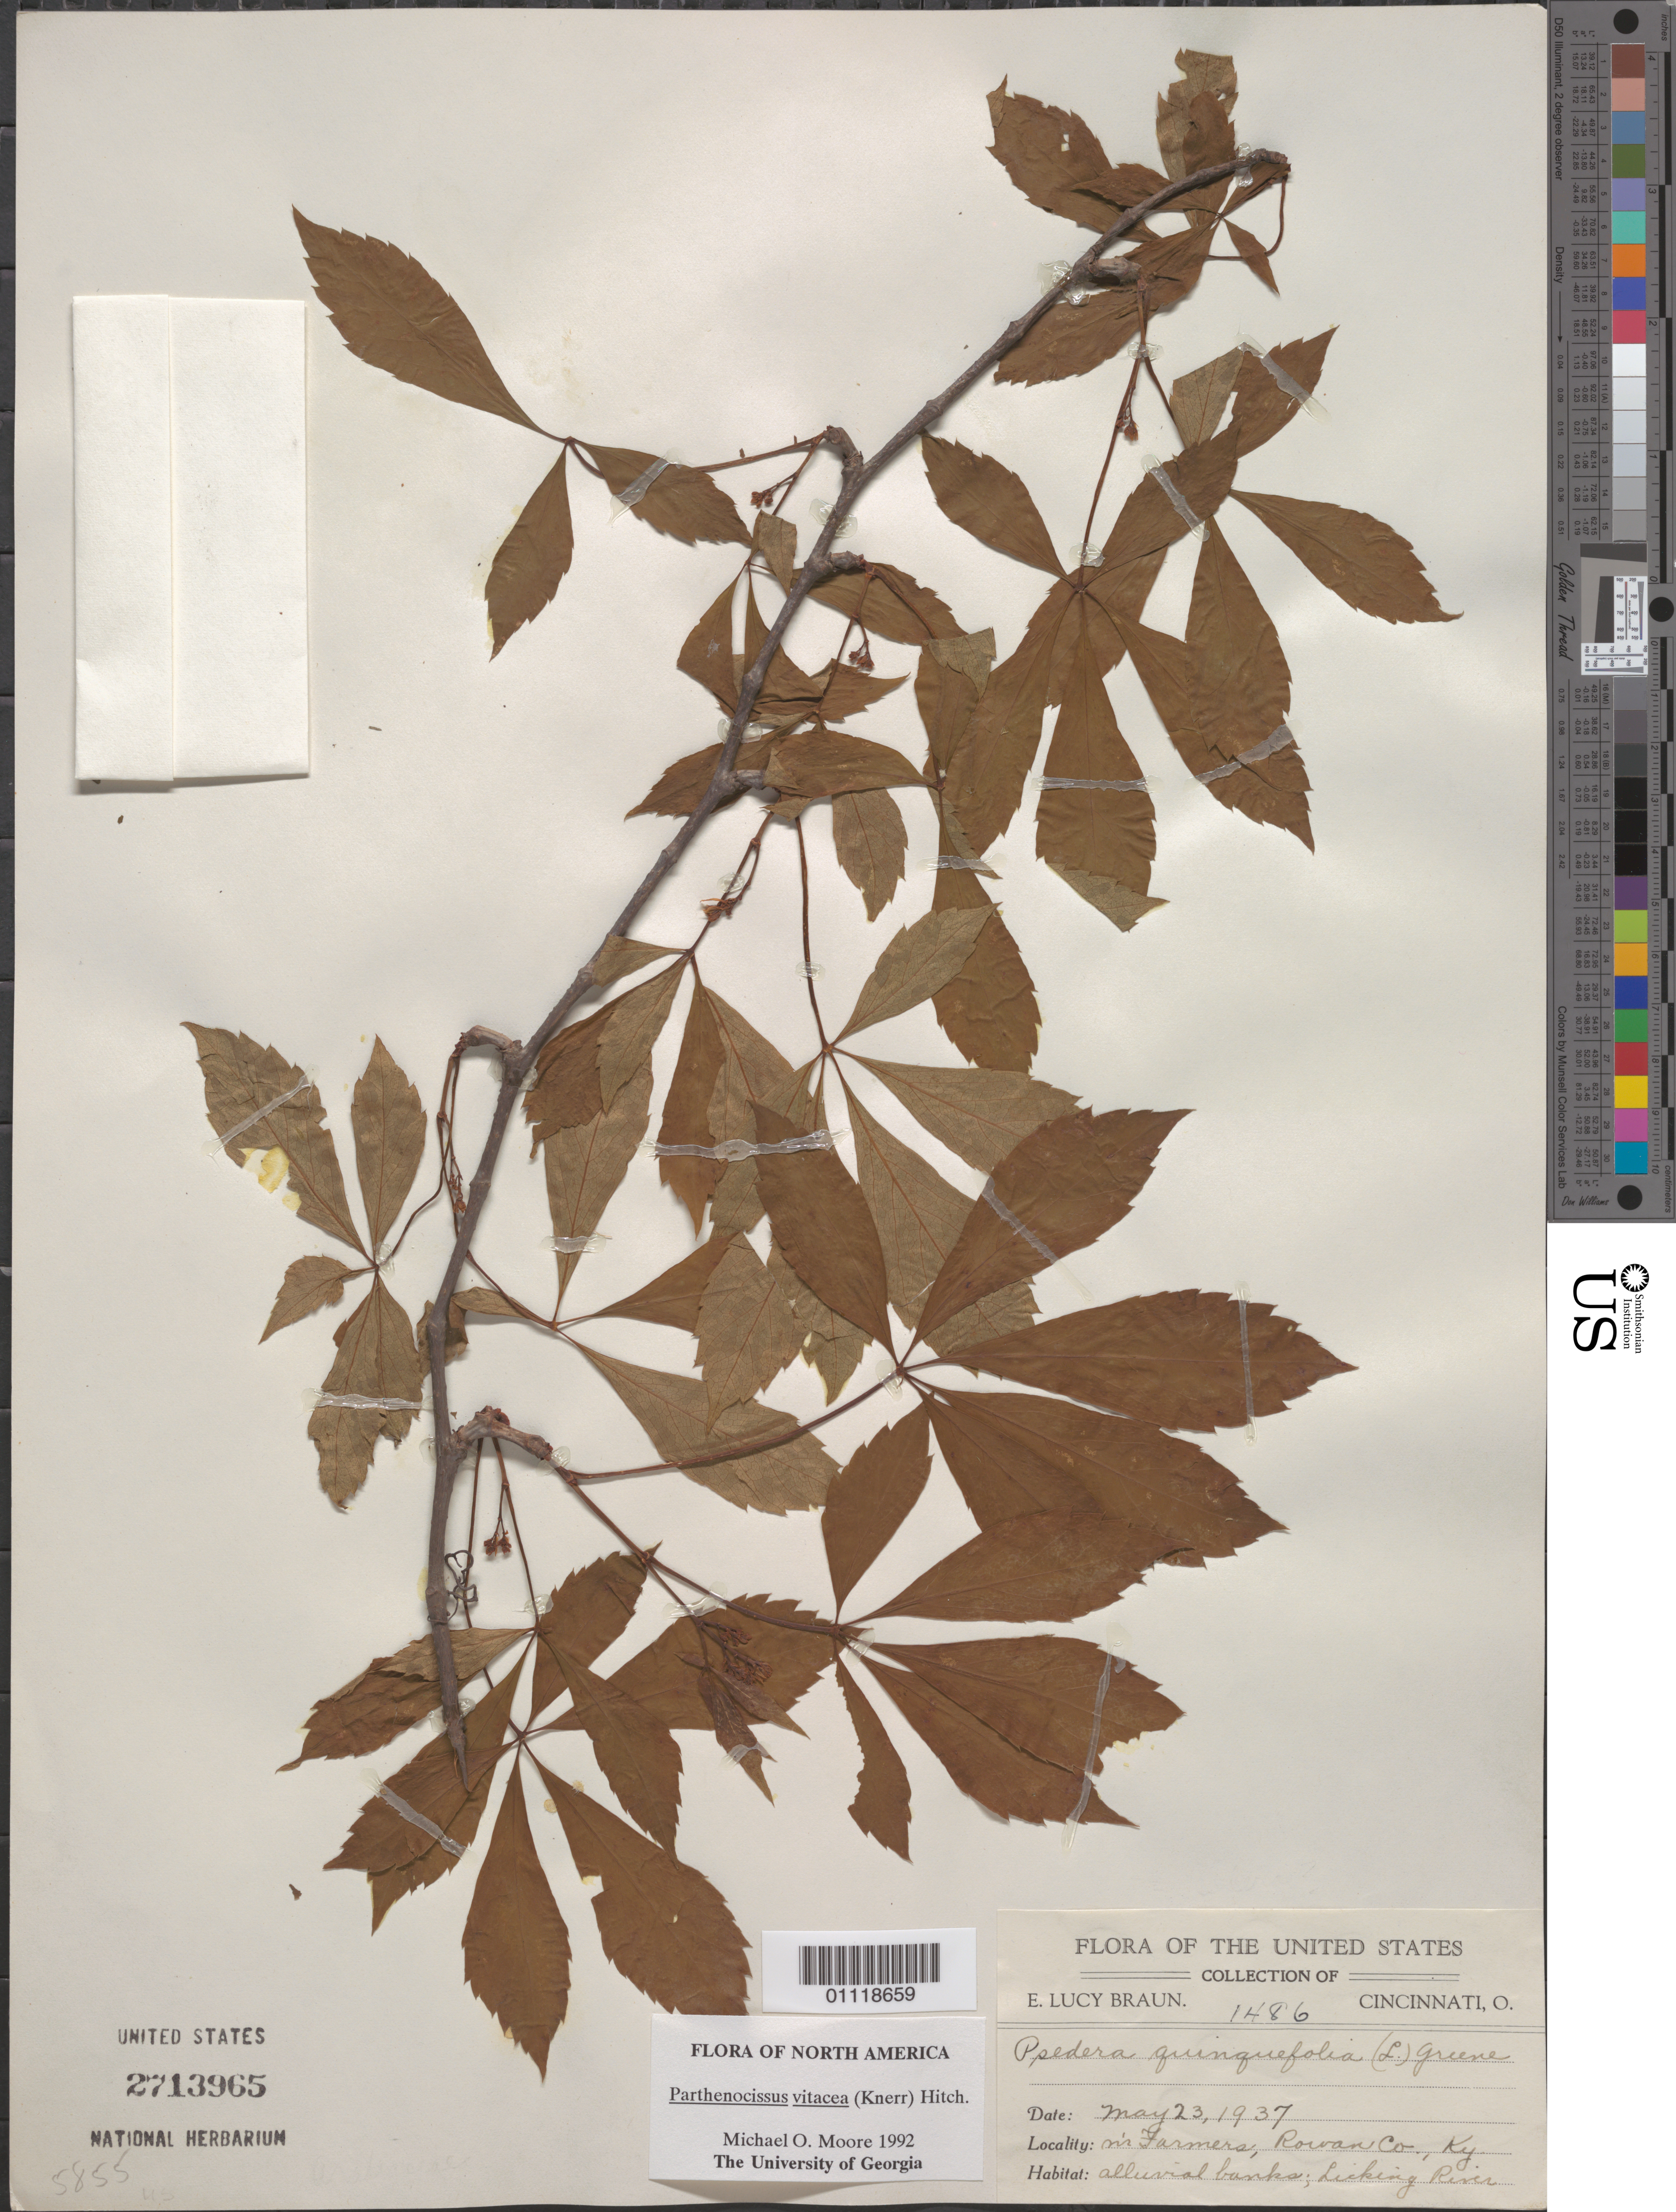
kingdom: Plantae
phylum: Tracheophyta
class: Magnoliopsida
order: Vitales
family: Vitaceae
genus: Parthenocissus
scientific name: Parthenocissus vitacea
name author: (Knerr) Hitchc.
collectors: E. L. Braun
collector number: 1486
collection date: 1937-05-23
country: United States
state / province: Kentucky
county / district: Rowan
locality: Farmers.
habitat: Alluvial banks.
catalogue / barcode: US 2713965